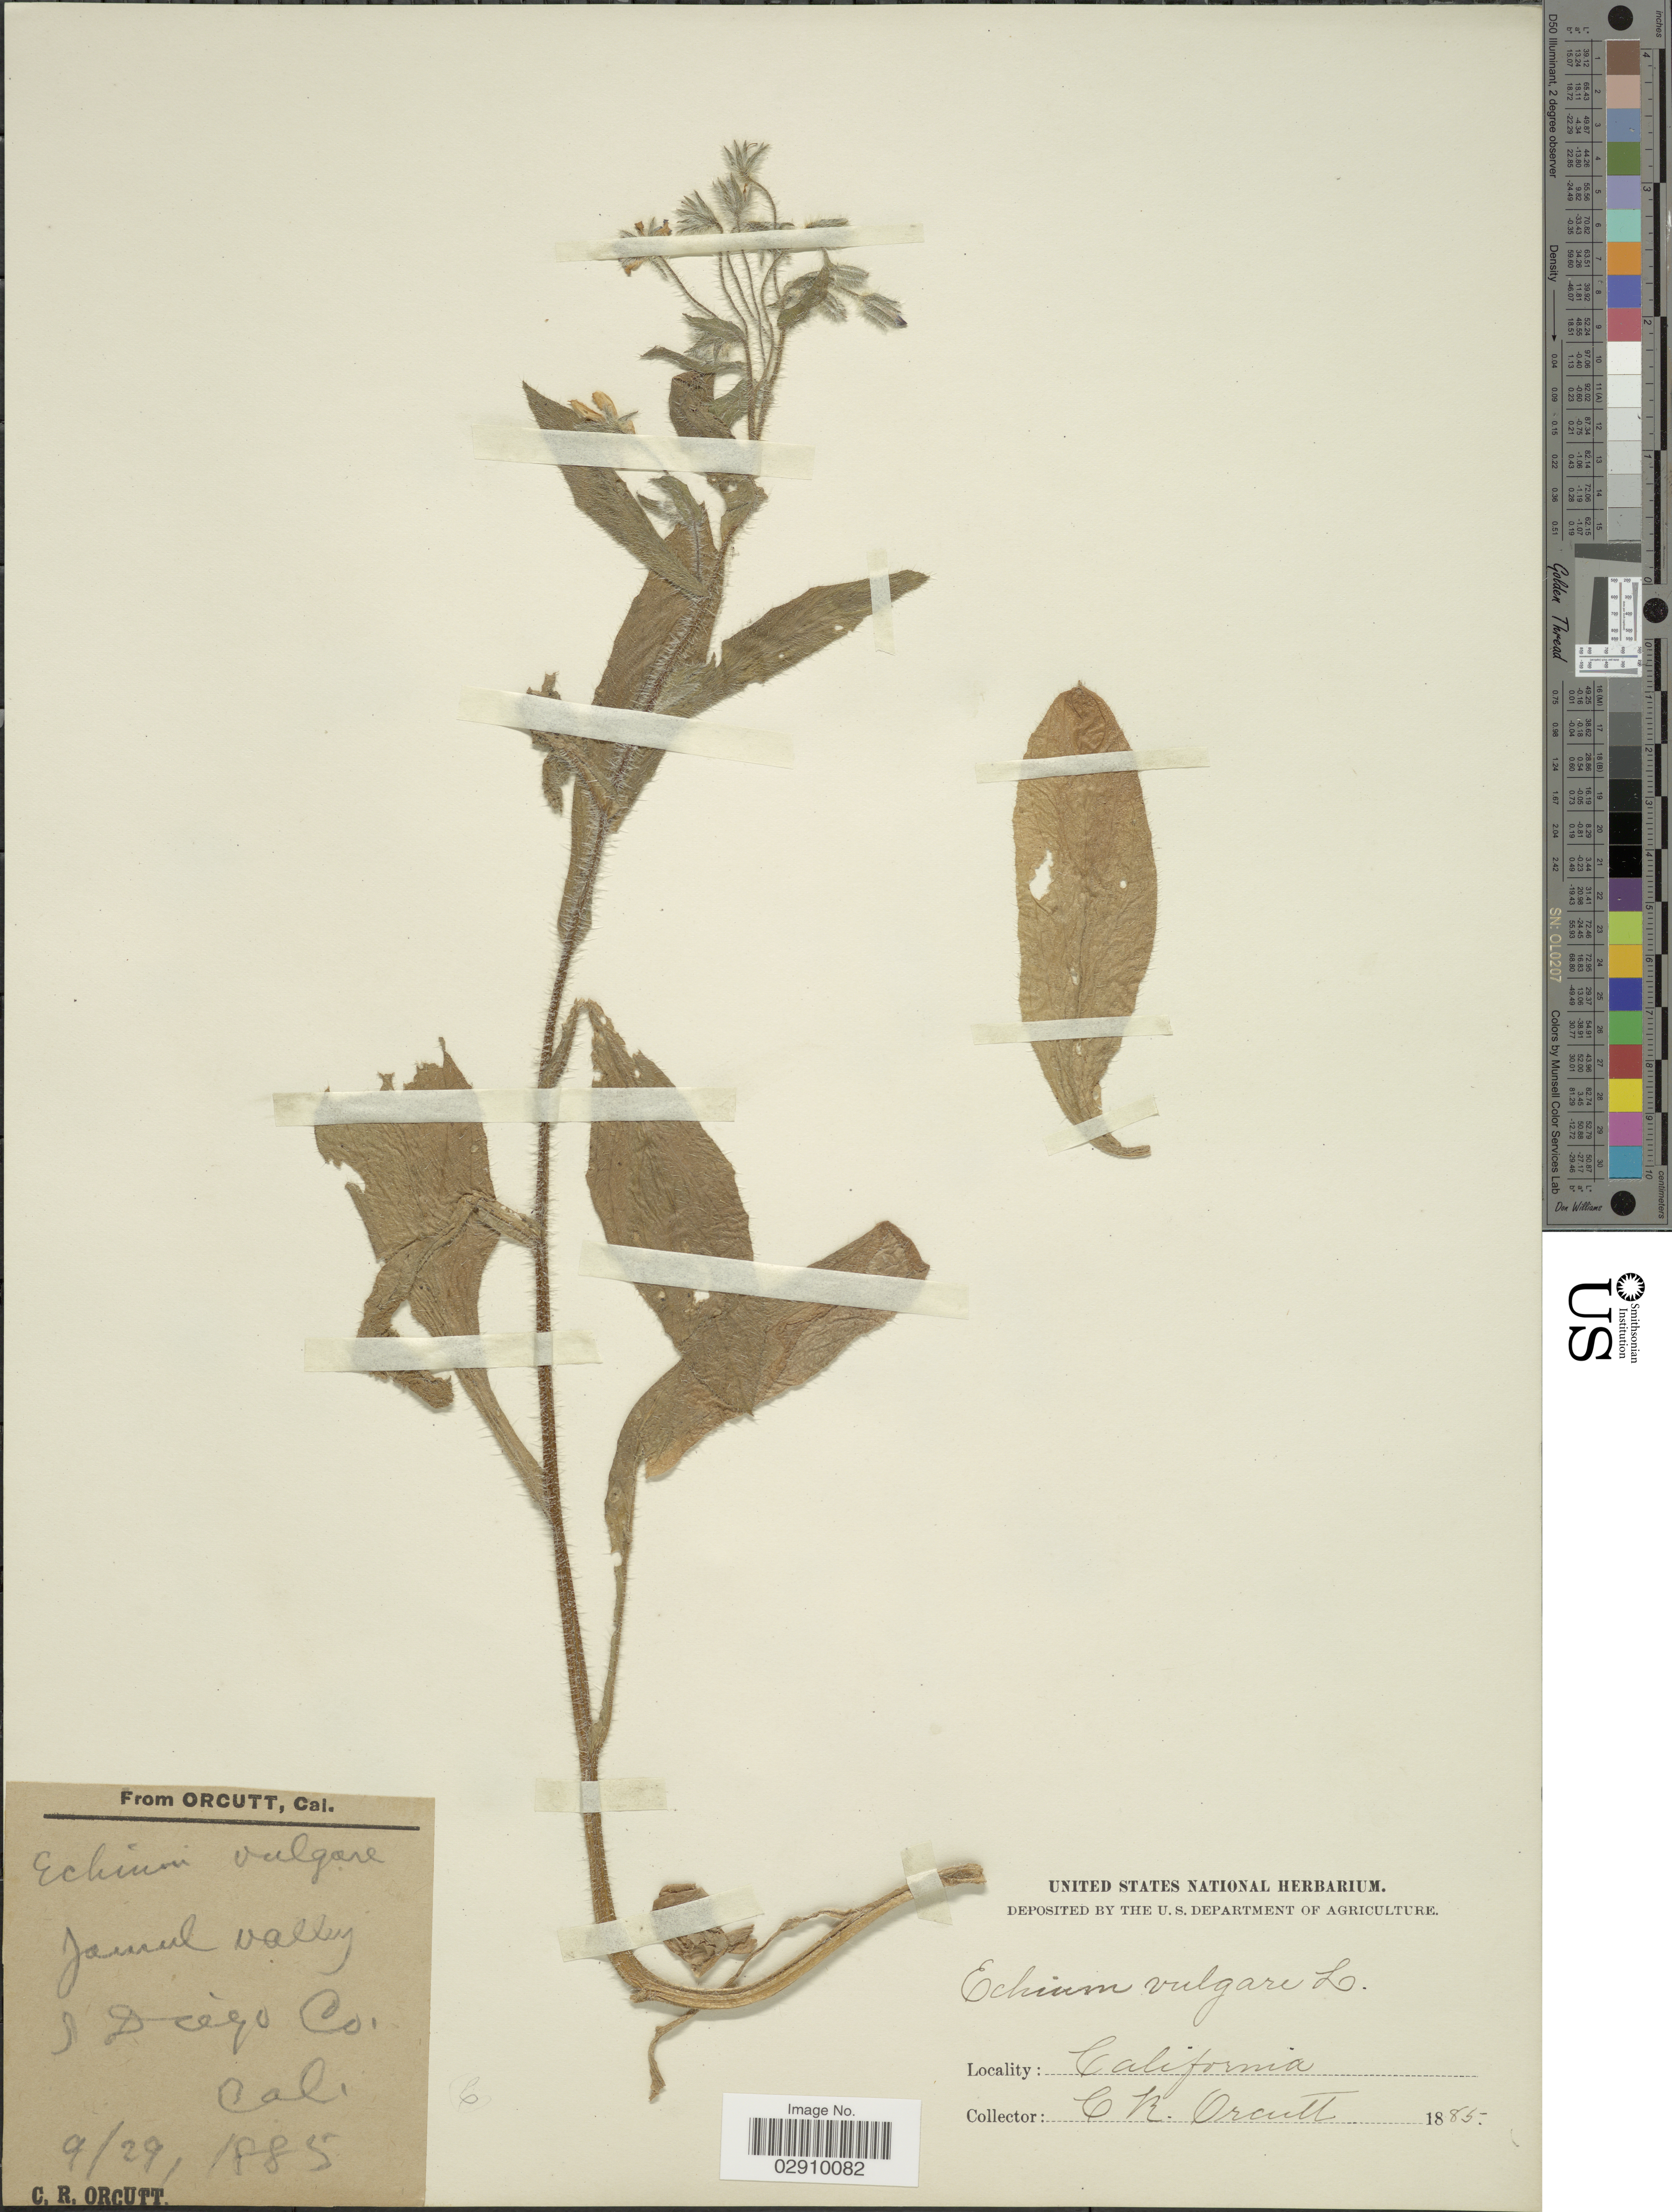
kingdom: Plantae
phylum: Tracheophyta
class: Magnoliopsida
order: Boraginales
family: Boraginaceae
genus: Borago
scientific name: Borago officinalis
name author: L.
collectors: C. R. Orcutt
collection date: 1885-09-29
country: United States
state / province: California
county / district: San Diego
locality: Jamul Valley, S Diego Co.